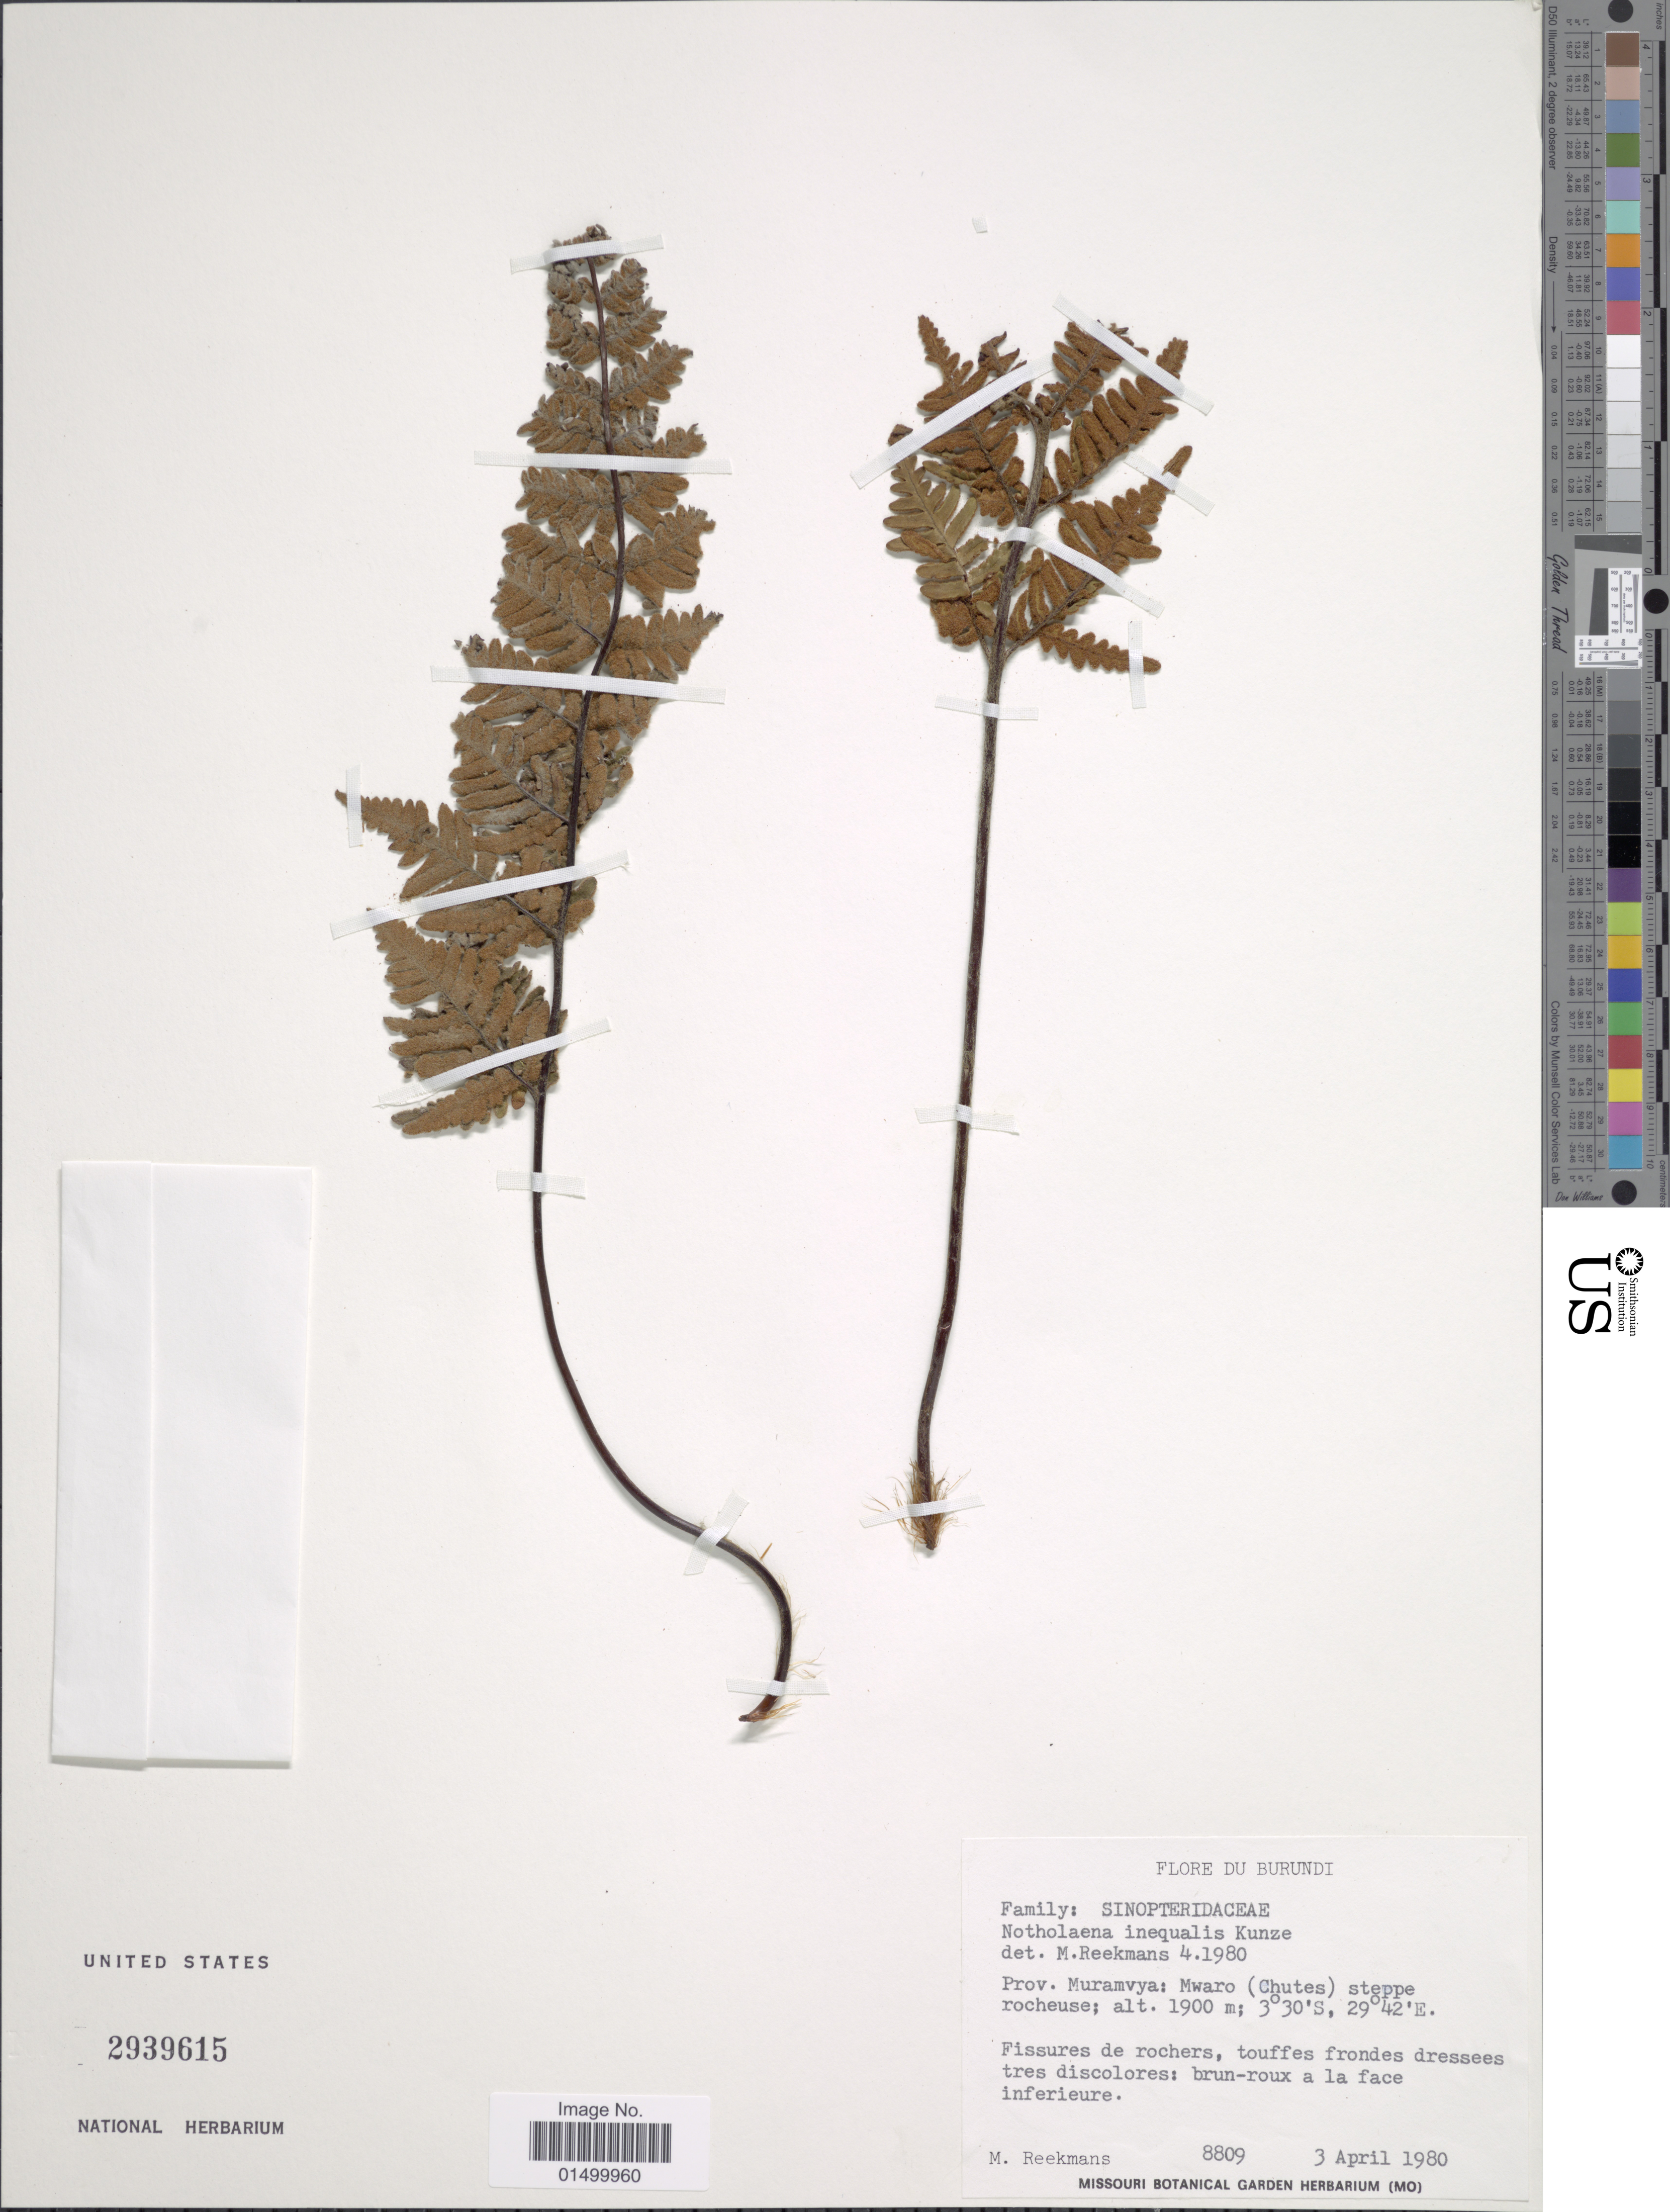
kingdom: Plantae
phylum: Tracheophyta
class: Polypodiopsida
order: Polypodiales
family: Pteridaceae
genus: Cheilanthes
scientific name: Cheilanthes inaequalis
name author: (Kunze) Mett.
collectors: M. Reekmans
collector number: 8809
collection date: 1980-04-03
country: Burundi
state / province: Muramvya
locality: Mwaro(Chutes) steppe rocheuse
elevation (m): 1900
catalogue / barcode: US 2939615